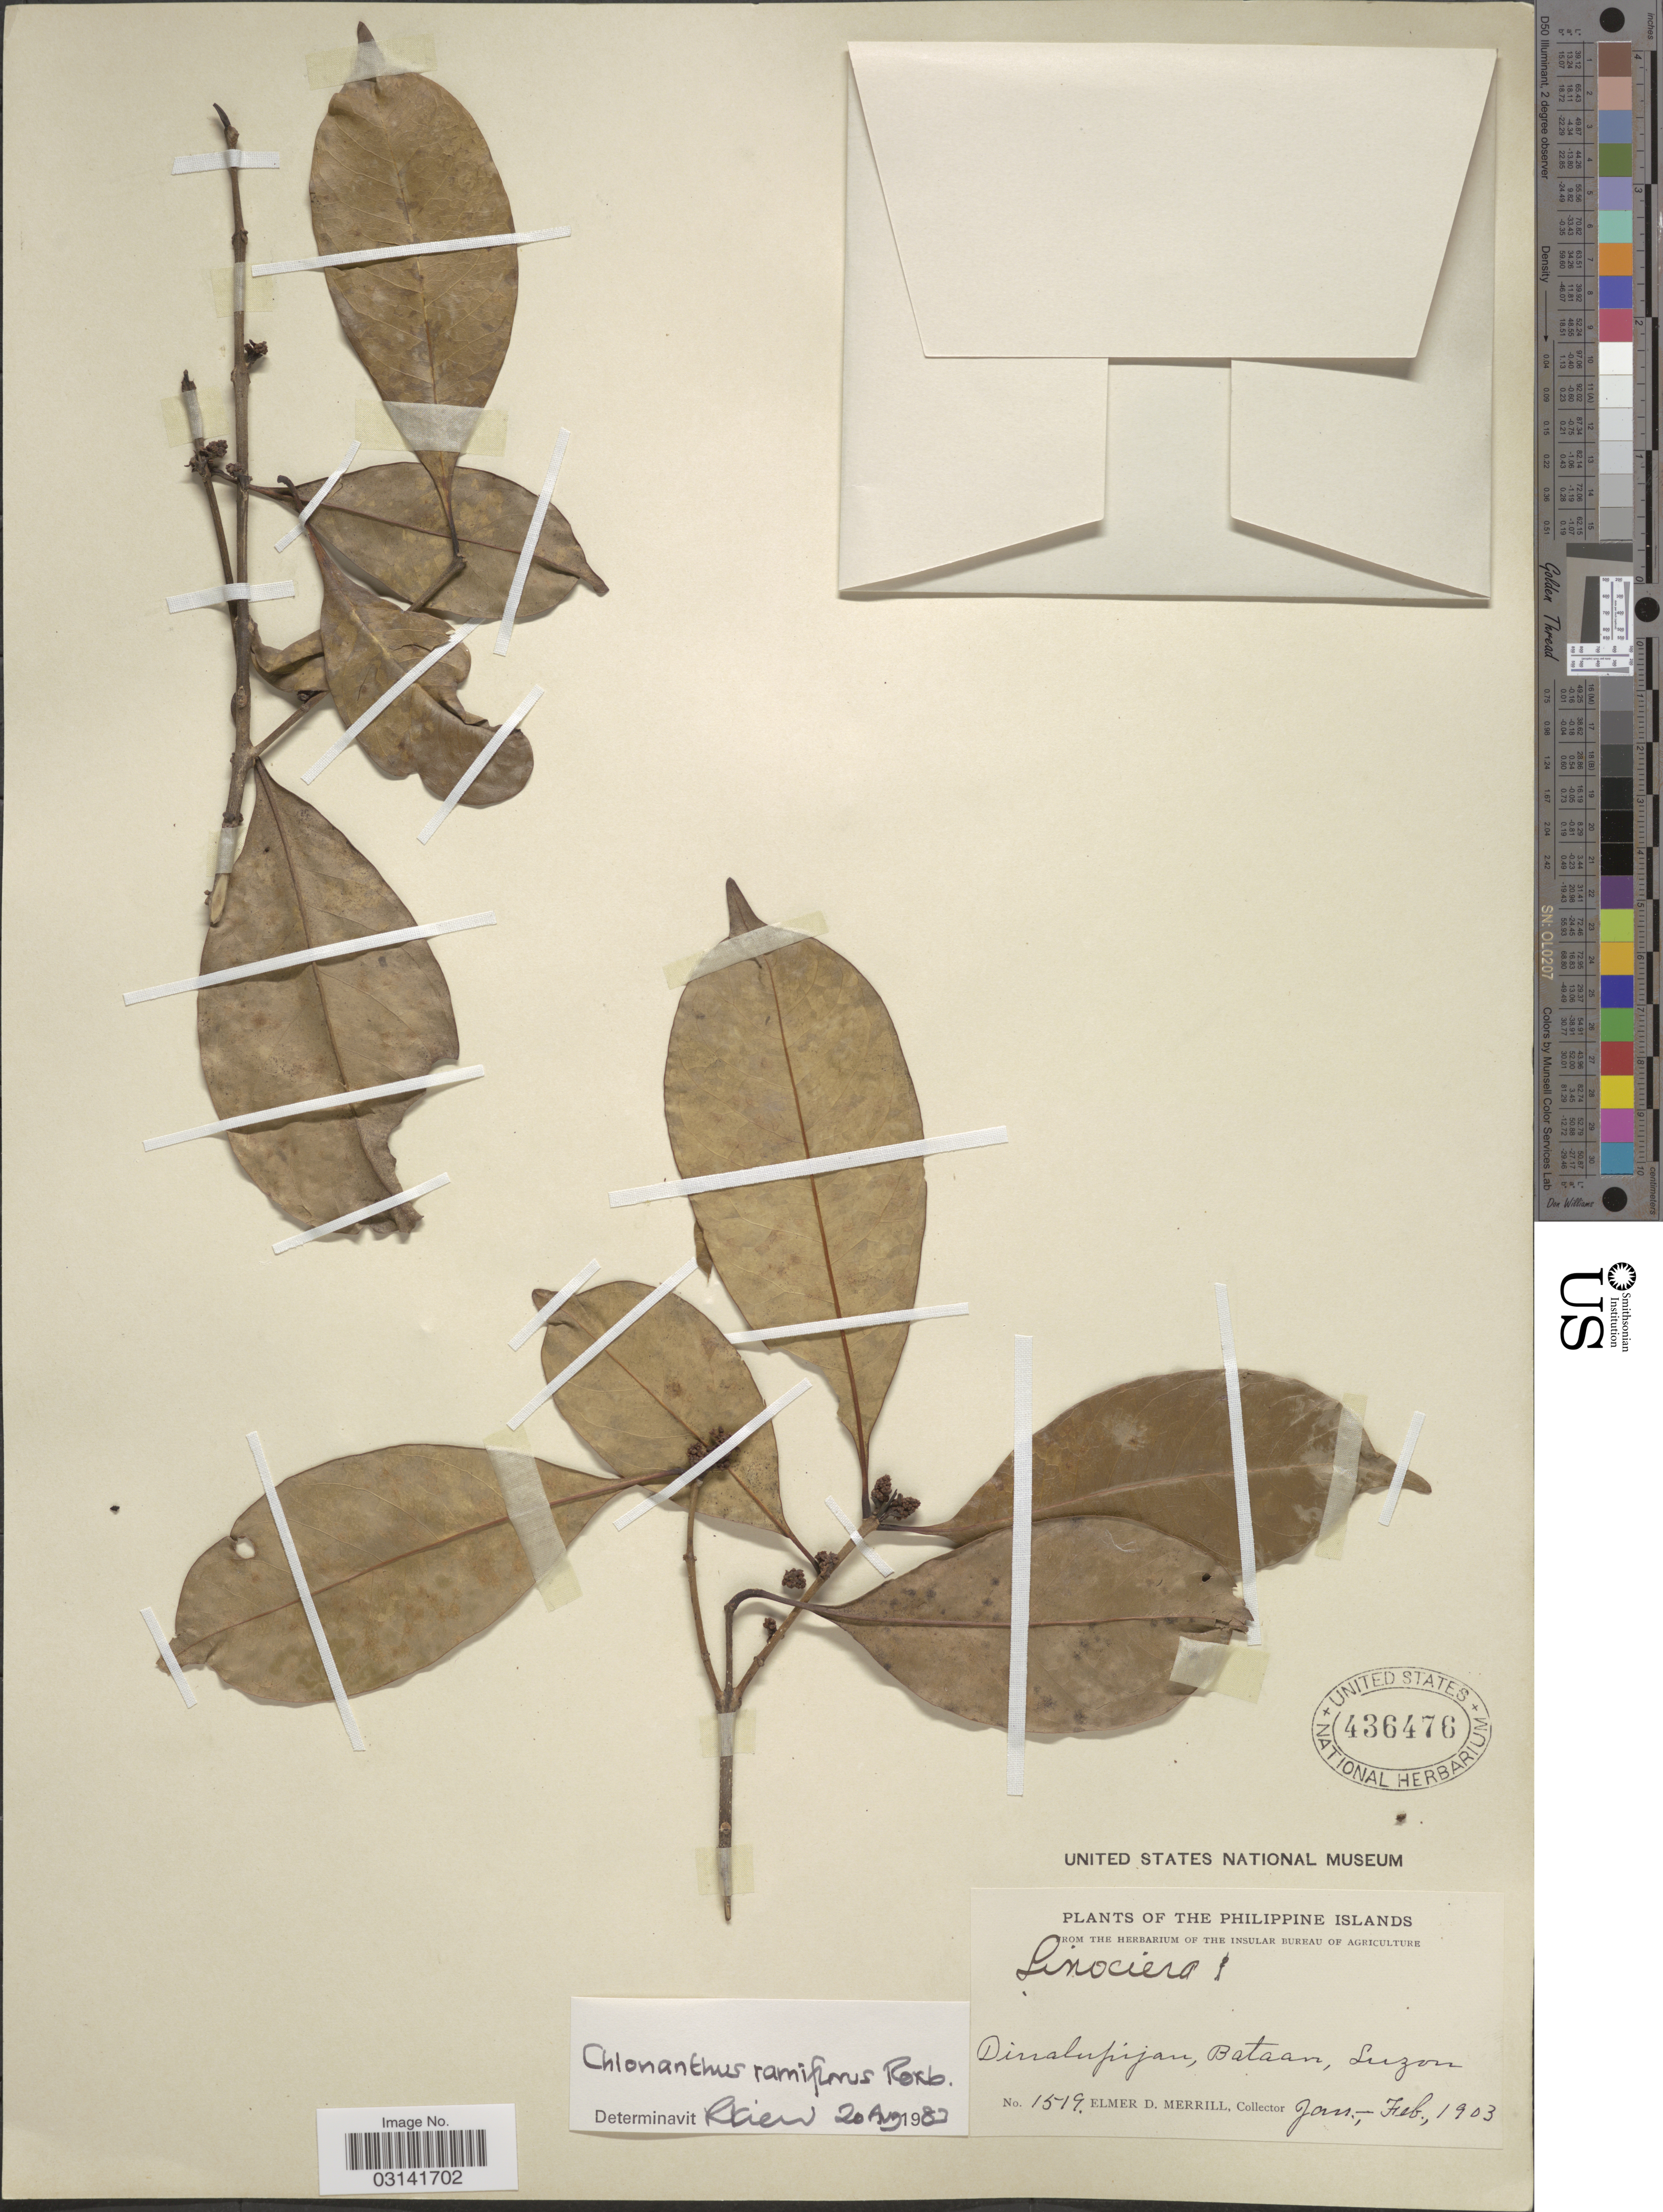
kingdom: Plantae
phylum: Tracheophyta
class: Magnoliopsida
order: Lamiales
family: Oleaceae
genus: Chionanthus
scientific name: Chionanthus ramiflorus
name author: Roxb.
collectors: E. D. Merrill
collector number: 1519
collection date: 1903-01/1903-02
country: Philippines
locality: Dinalupijan, Bataan, Luzon.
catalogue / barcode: US 436476